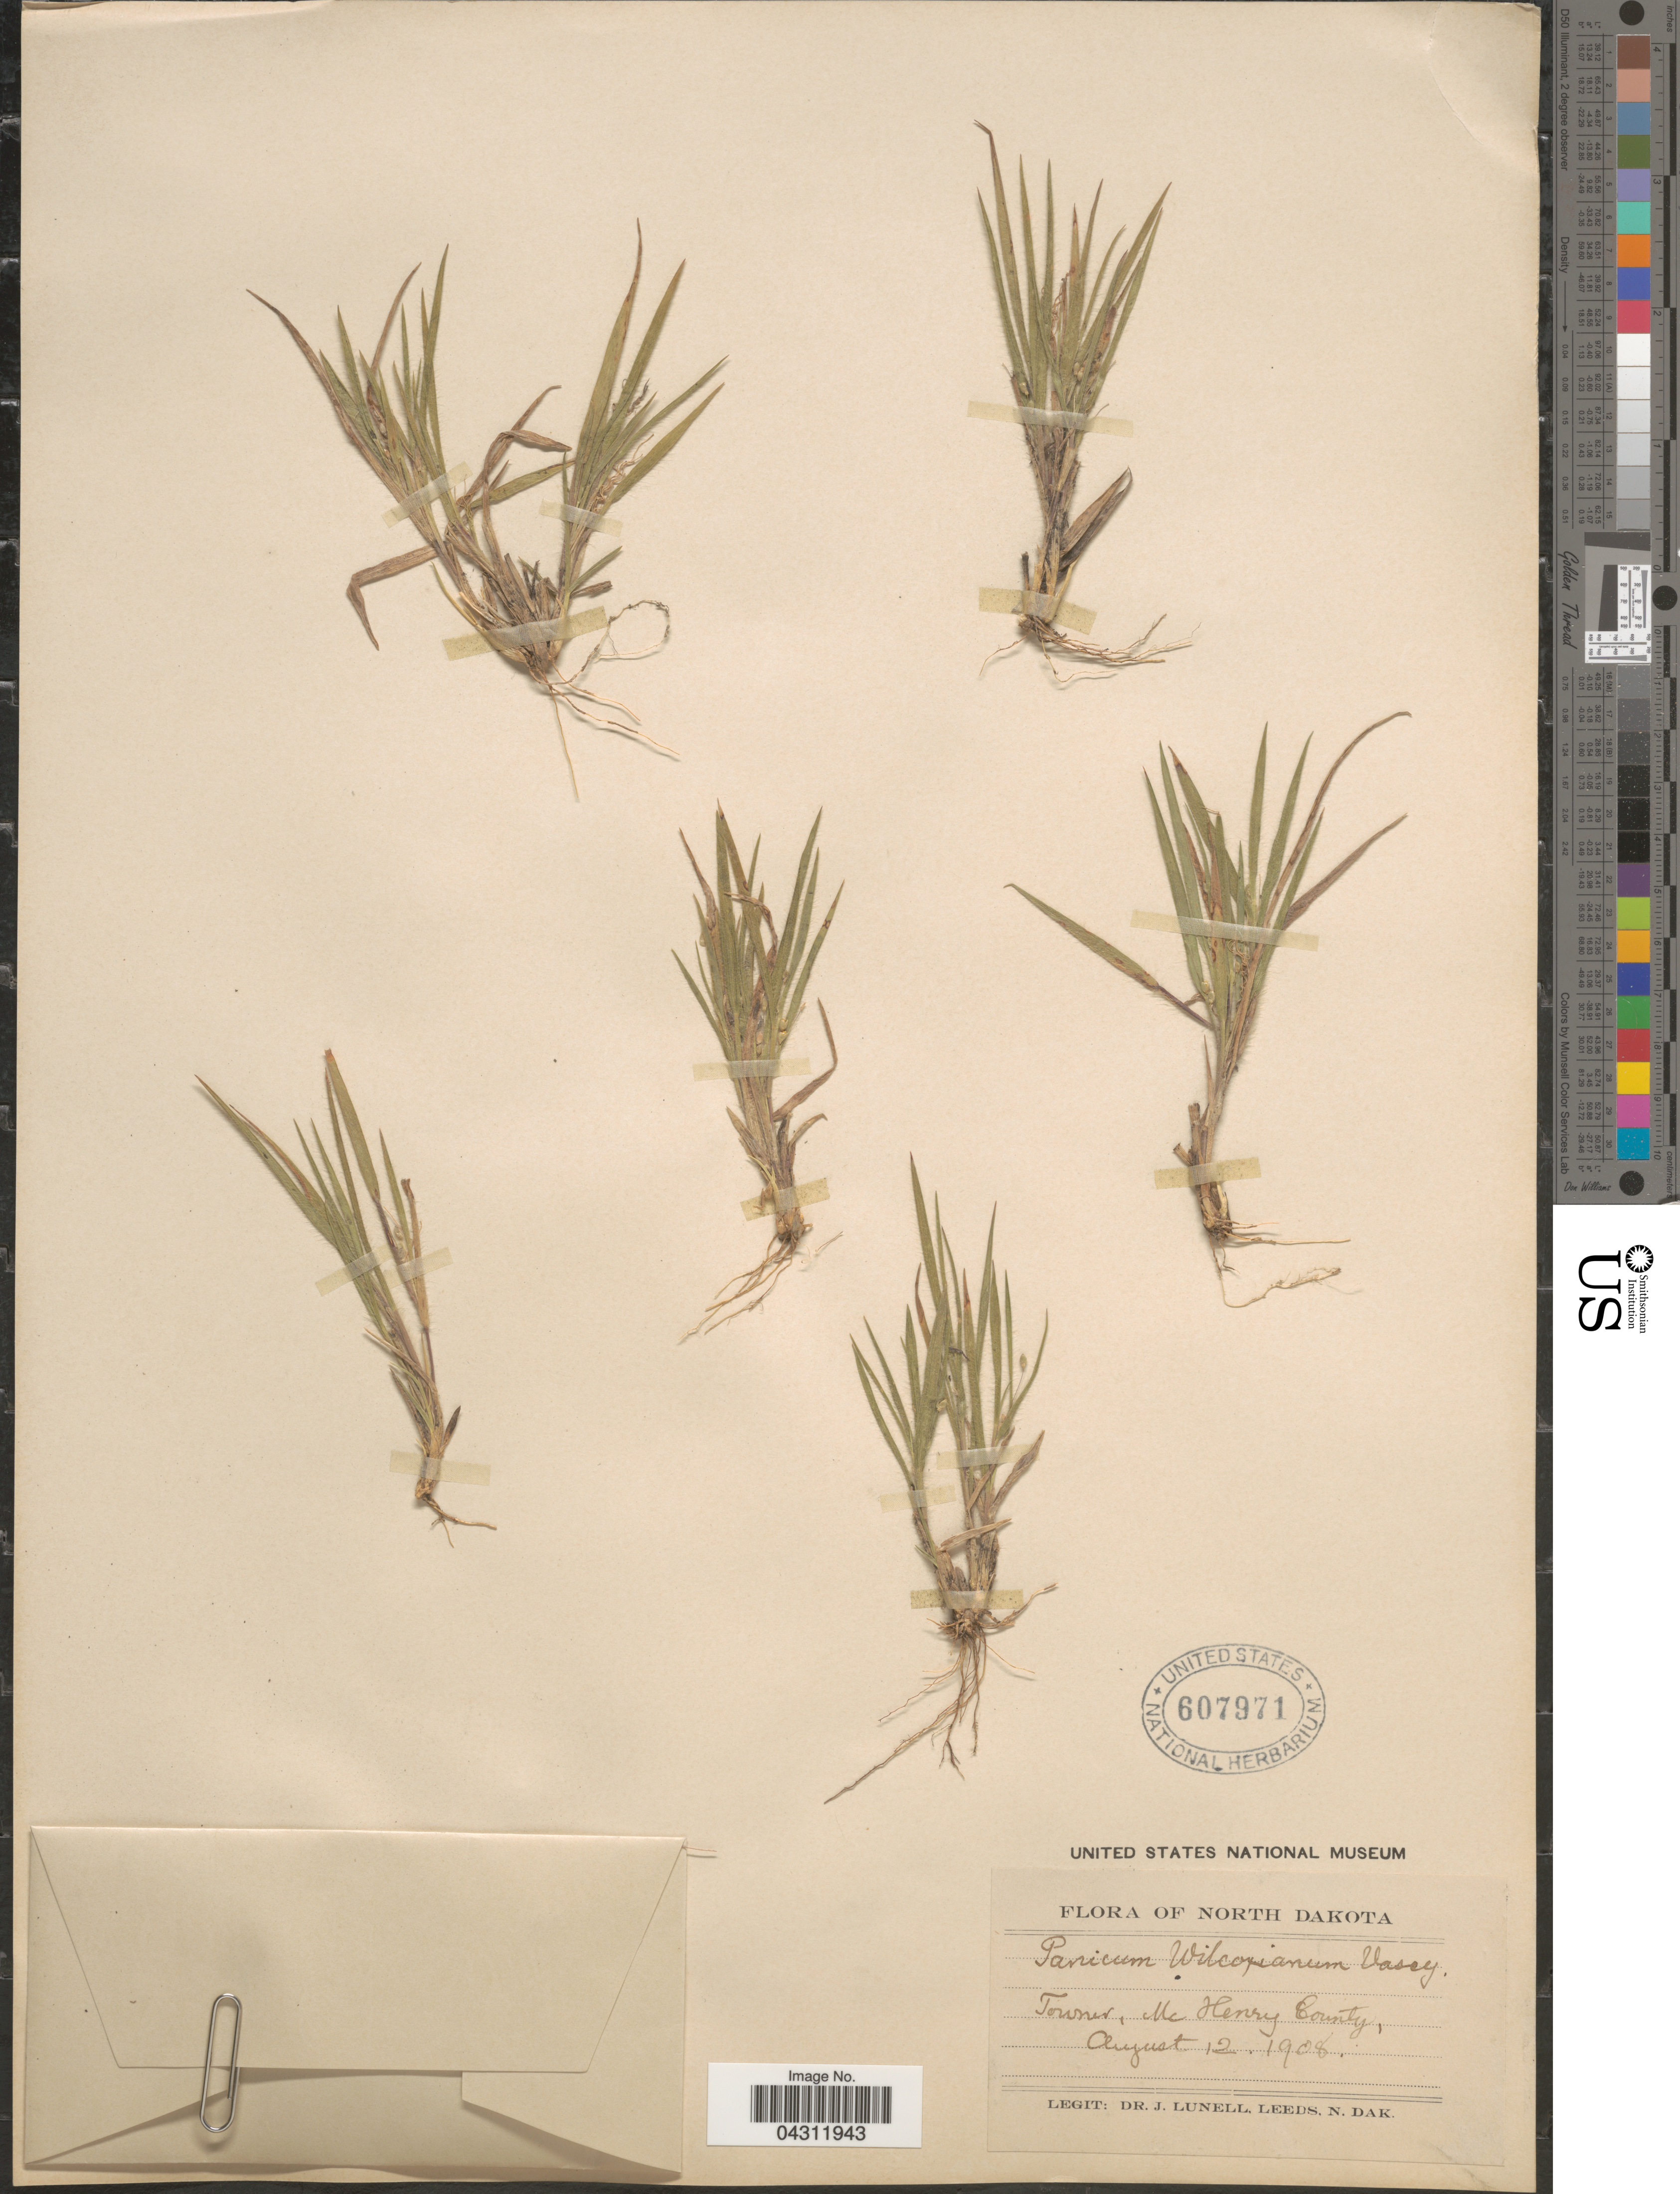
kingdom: Plantae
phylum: Tracheophyta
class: Liliopsida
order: Poales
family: Poaceae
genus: Dichanthelium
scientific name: Dichanthelium wilcoxianum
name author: Freckmann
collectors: J. Leeds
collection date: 1908-08-12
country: United States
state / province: North Dakota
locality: Towner, Mc Henry County.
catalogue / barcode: US 607971